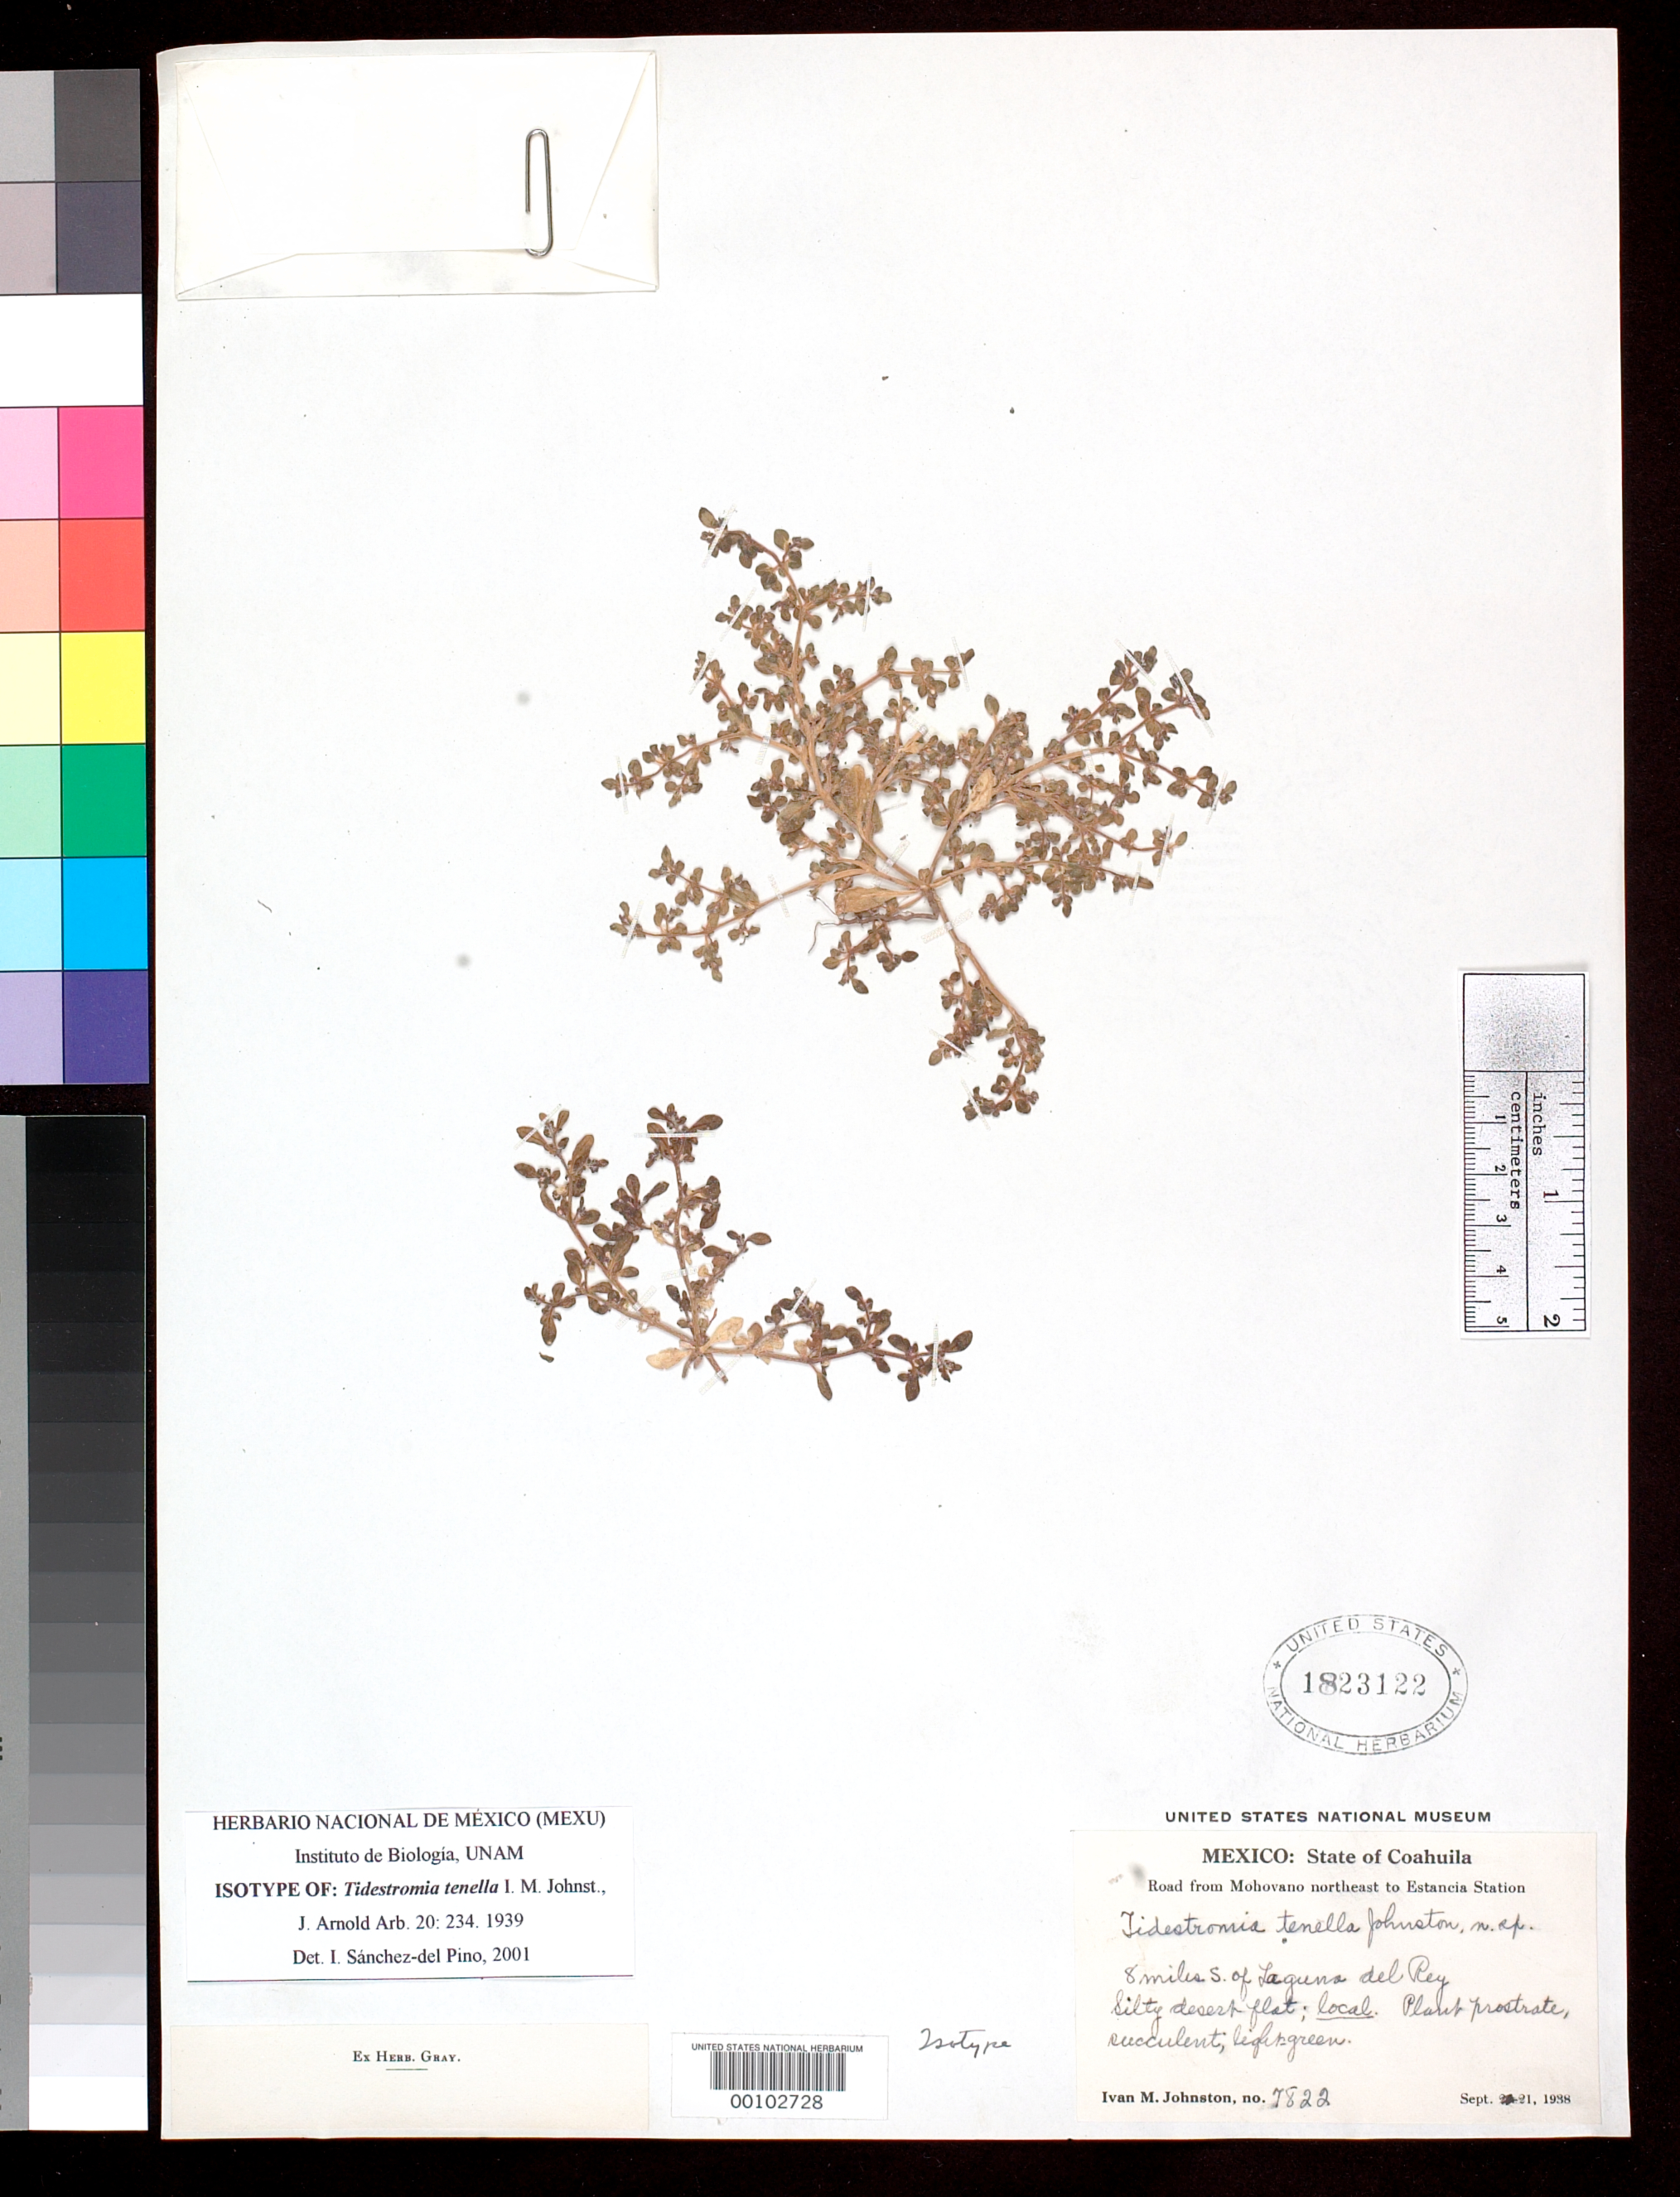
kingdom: Plantae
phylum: Tracheophyta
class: Magnoliopsida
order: Caryophyllales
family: Amaranthaceae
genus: Tidestromia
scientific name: Tidestromia tenella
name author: I.M. Johnst.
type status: Isotype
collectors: I.M. Johnston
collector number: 7822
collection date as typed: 21 Sep 1938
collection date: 1938-09-21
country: Mexico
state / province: Coahuila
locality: Road from Mohovano NE to Estancia Station, 8 miles S of Laguna del Rey.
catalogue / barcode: US 1823122